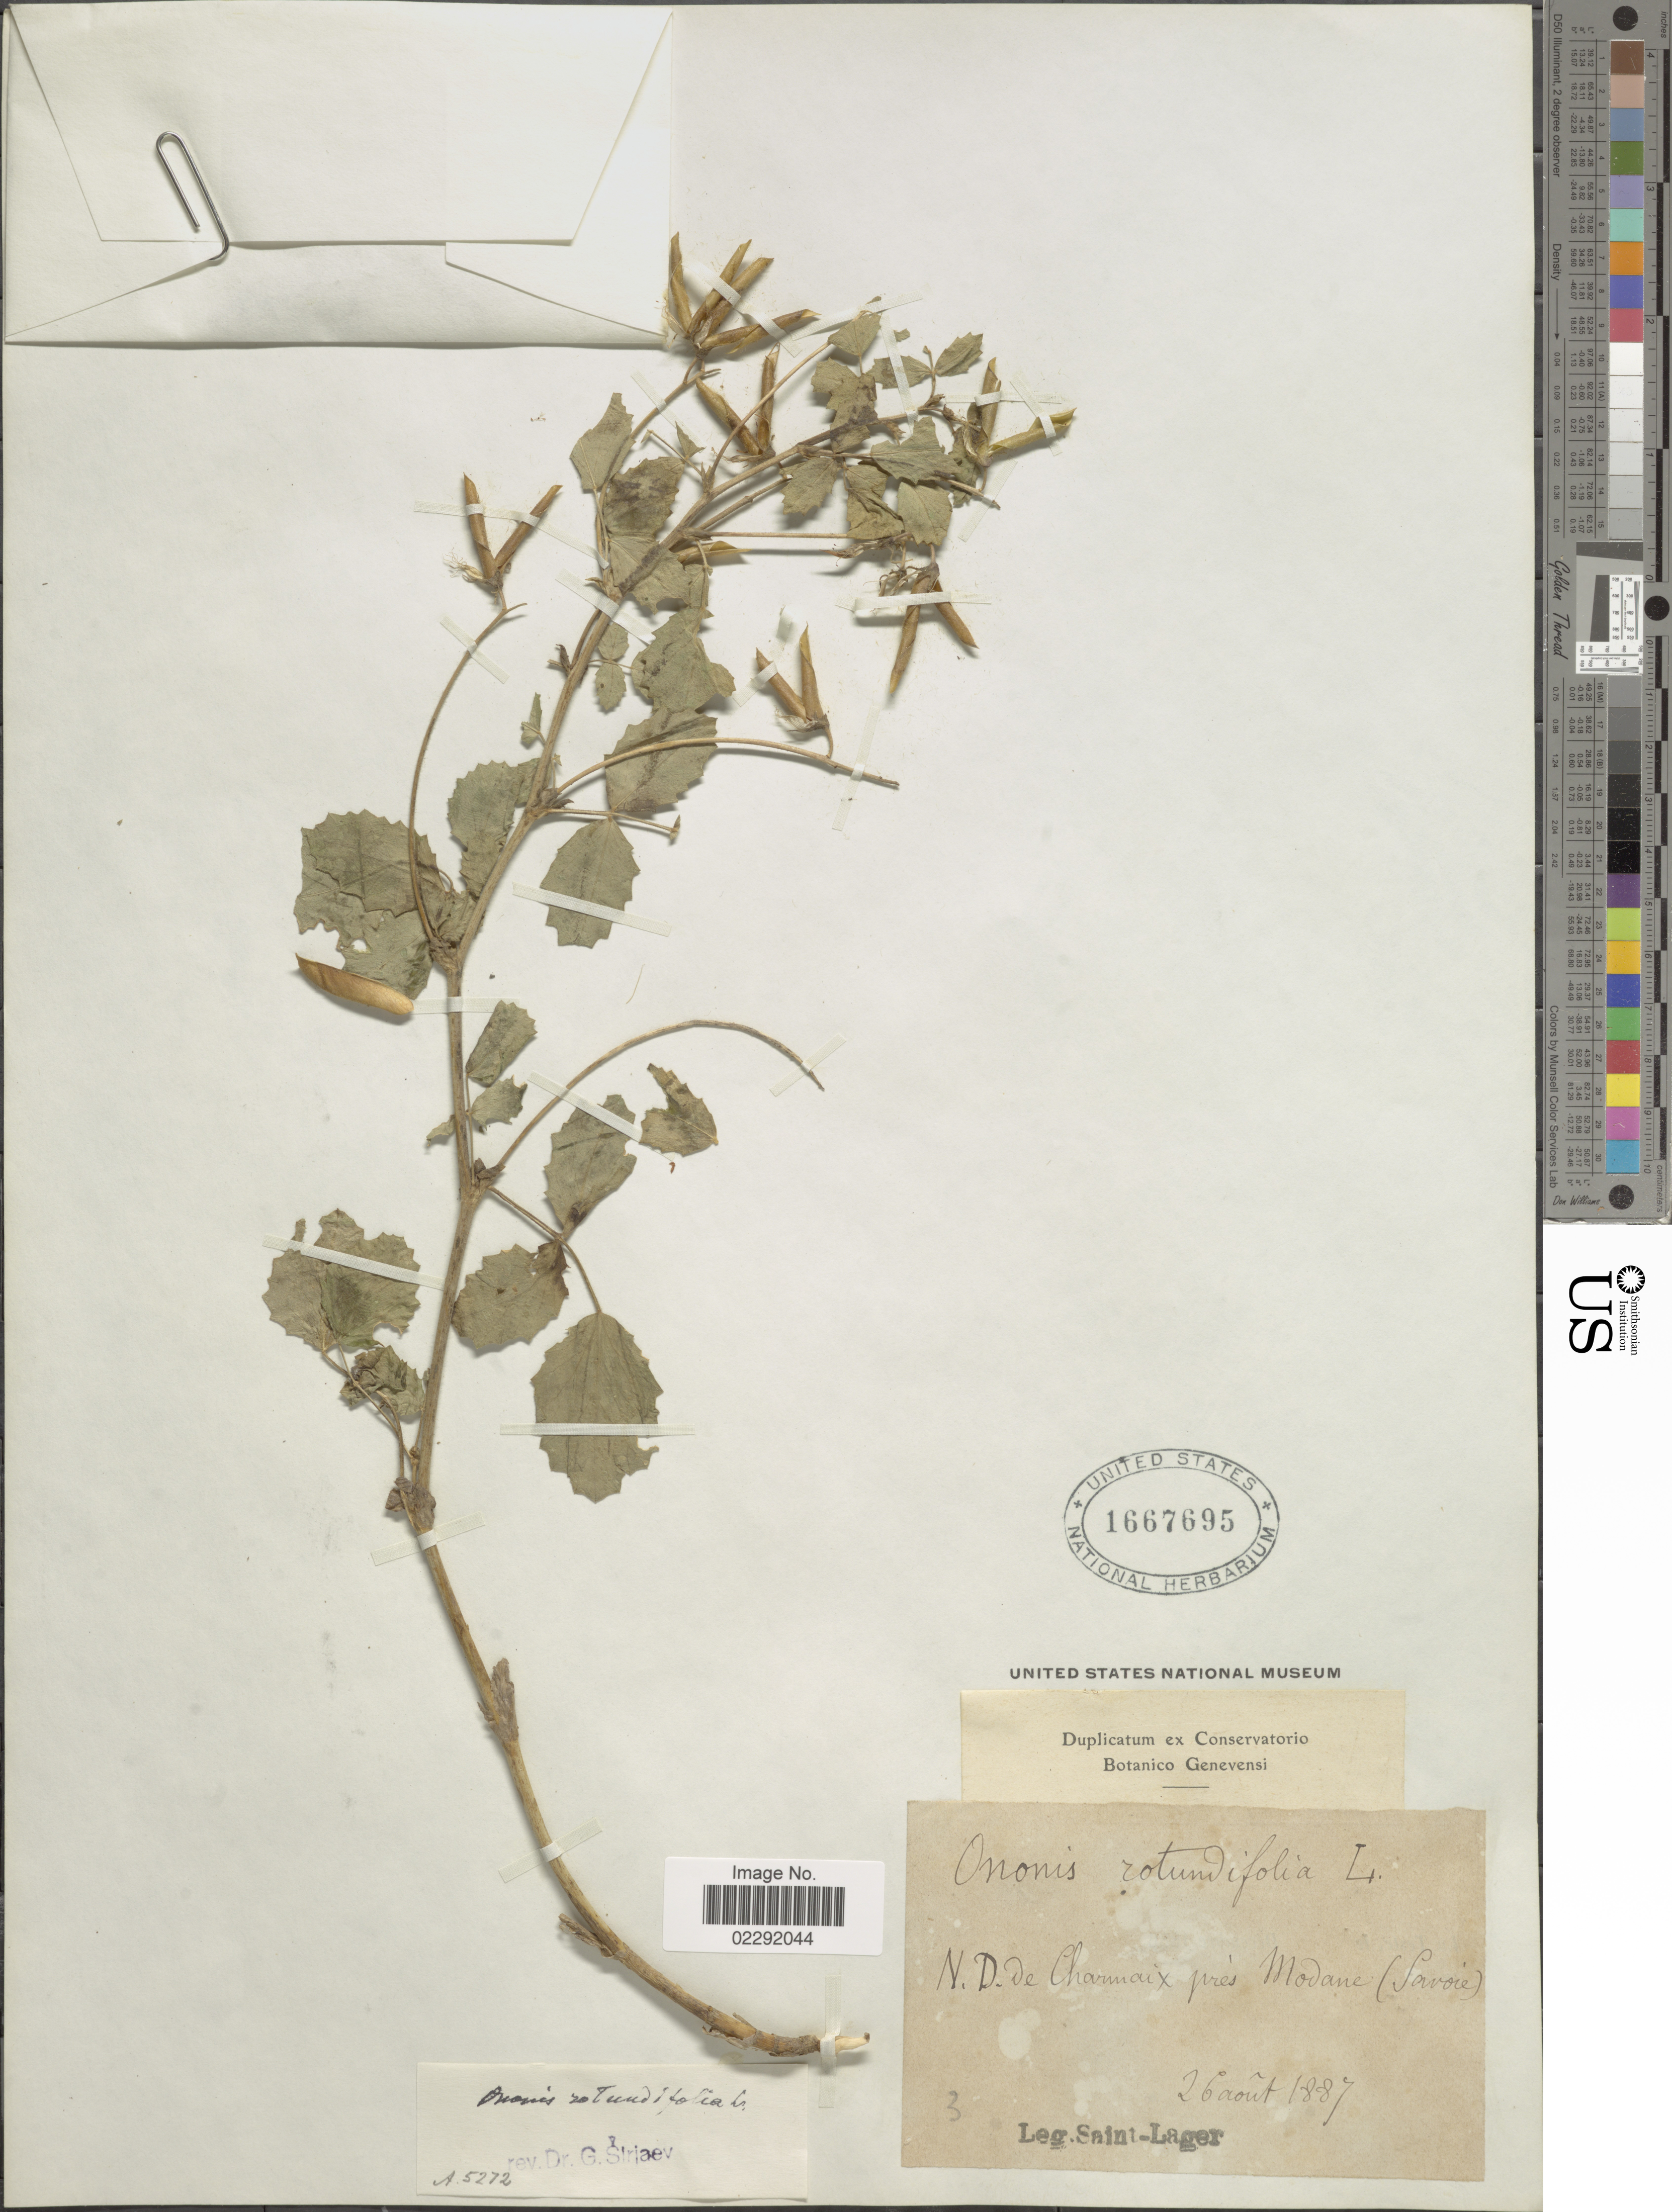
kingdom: Plantae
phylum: Tracheophyta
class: Magnoliopsida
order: Fabales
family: Fabaceae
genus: Ononis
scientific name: Ononis rotundifolia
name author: L.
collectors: Saint-Lager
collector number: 3?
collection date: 1887-08-26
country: France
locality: N.D. de Charmaix de Modane (Savoie).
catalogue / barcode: US 1667695